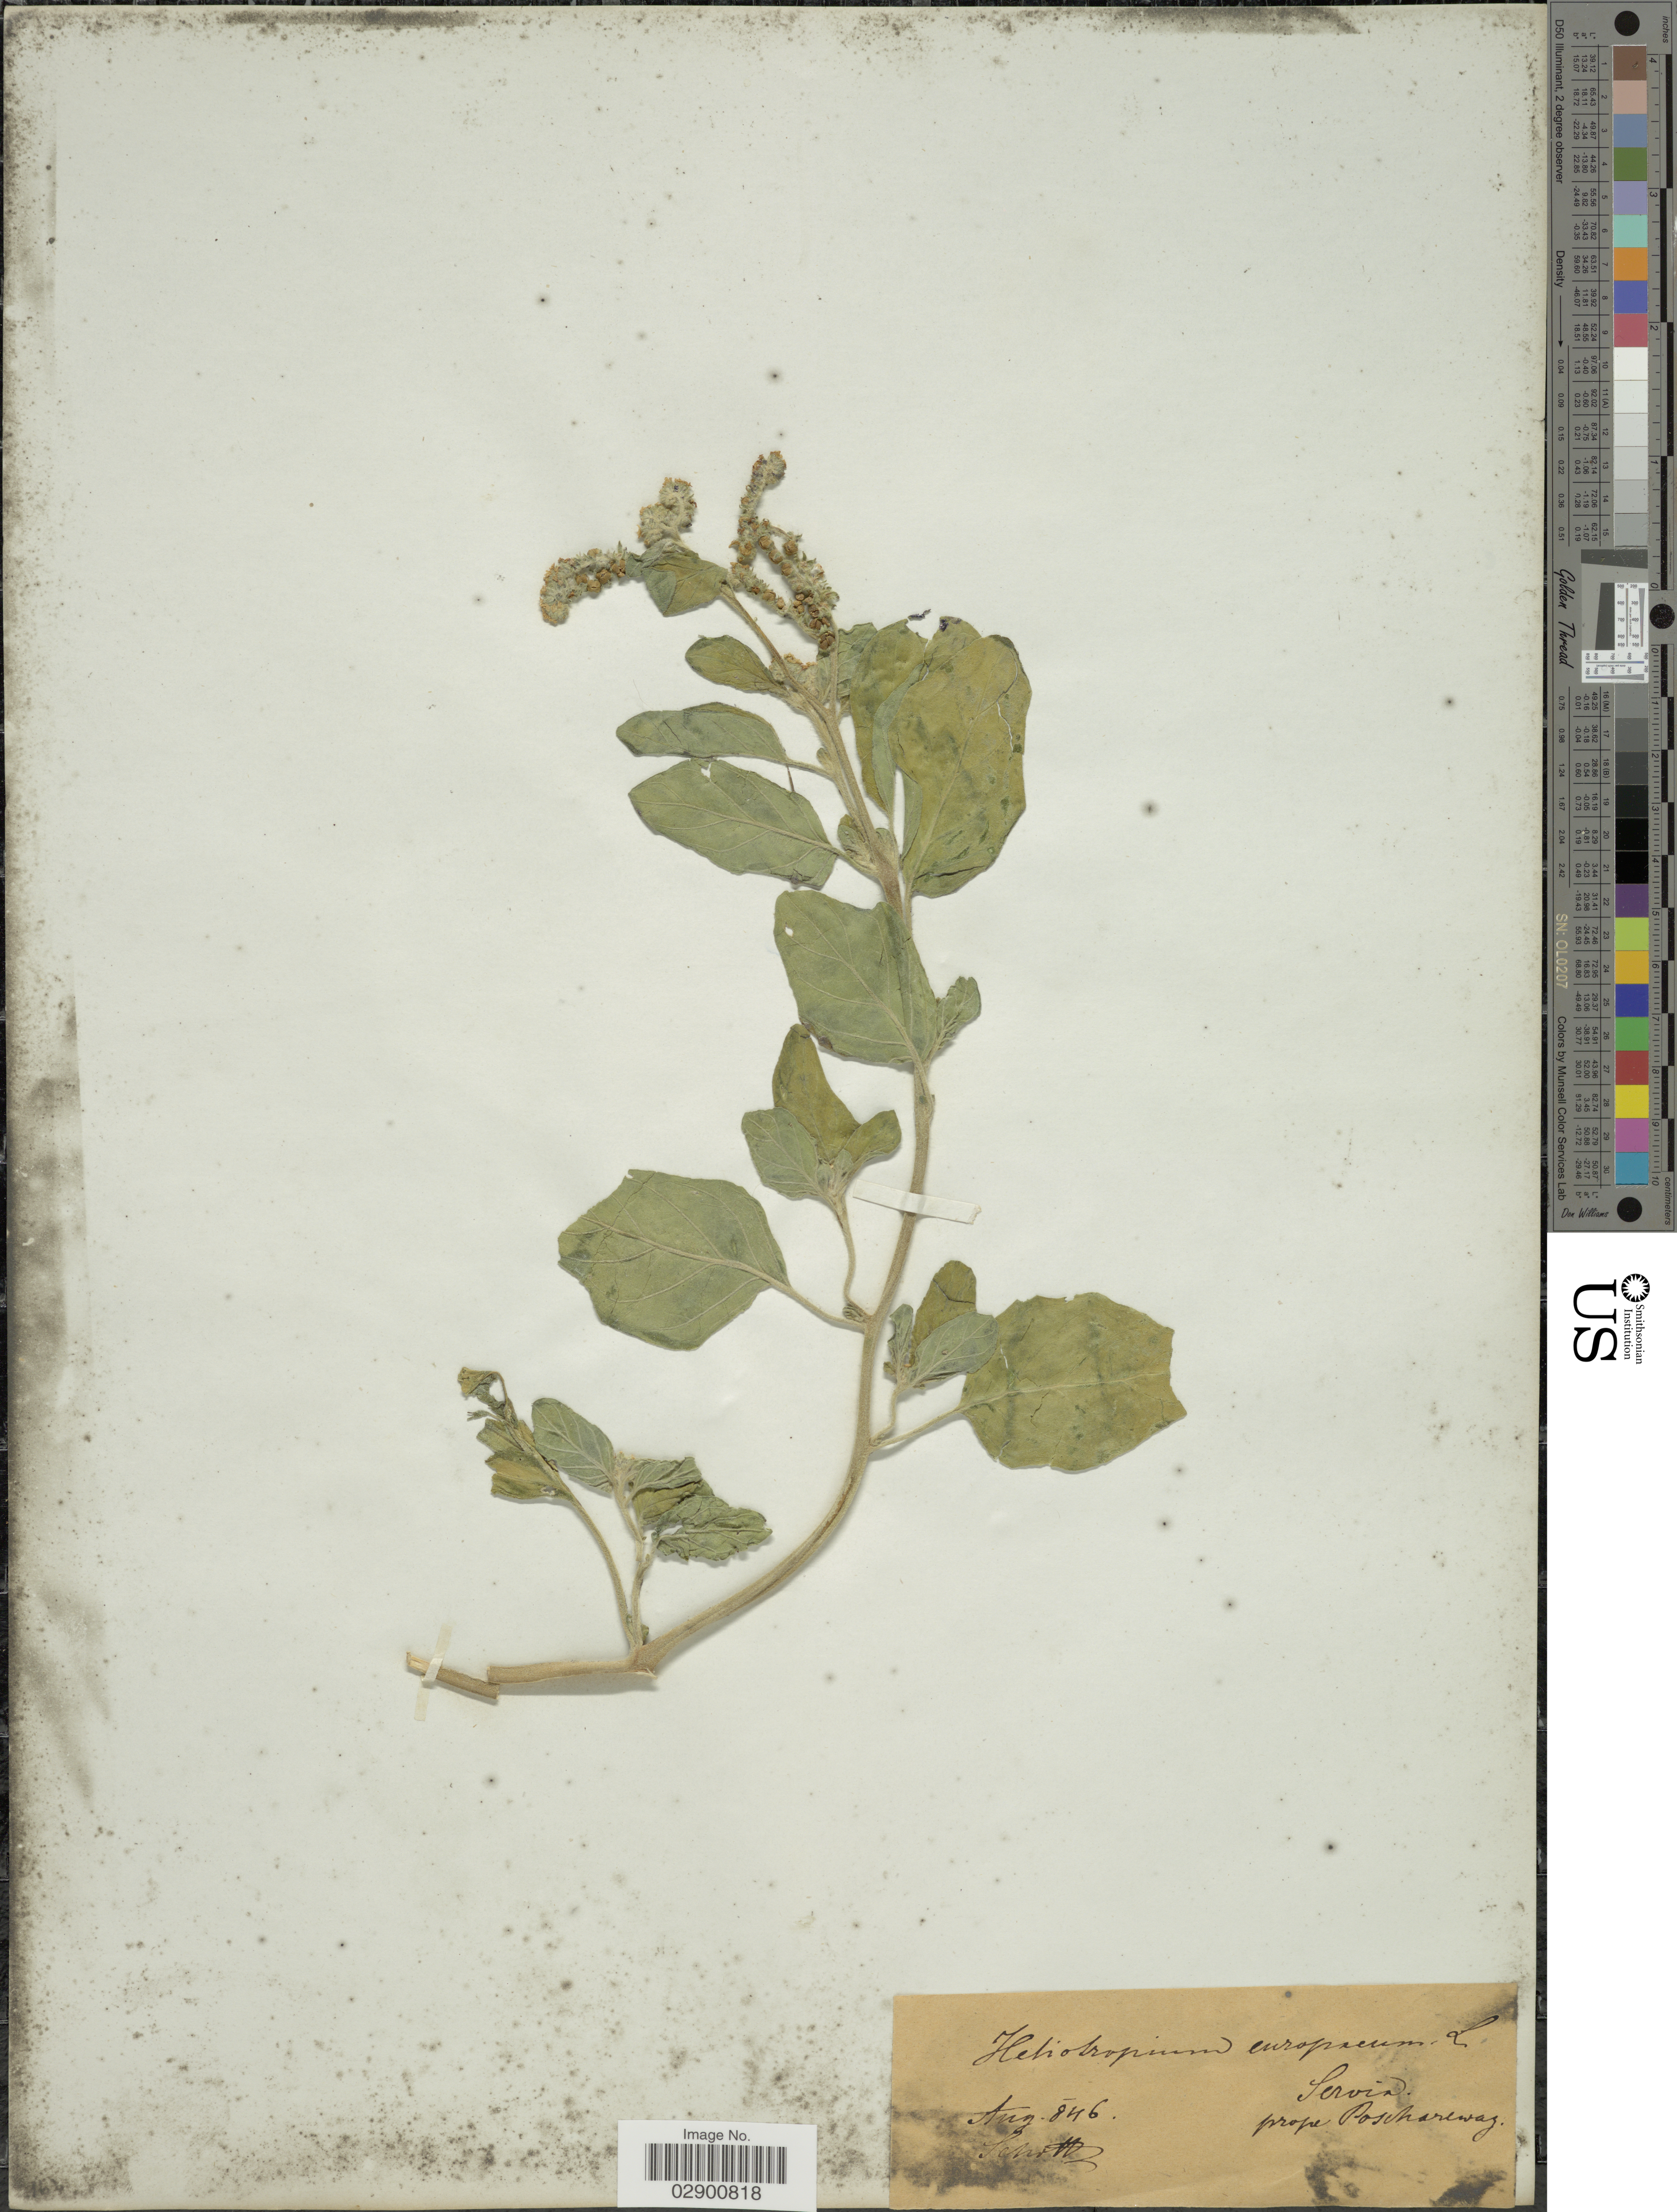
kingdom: Plantae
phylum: Tracheophyta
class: Magnoliopsida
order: Boraginales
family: Heliotropiaceae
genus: Heliotropium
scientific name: Heliotropium europaeum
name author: L.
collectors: Schott, --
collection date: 1846-08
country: Serbia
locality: Prope Poscharewaz.